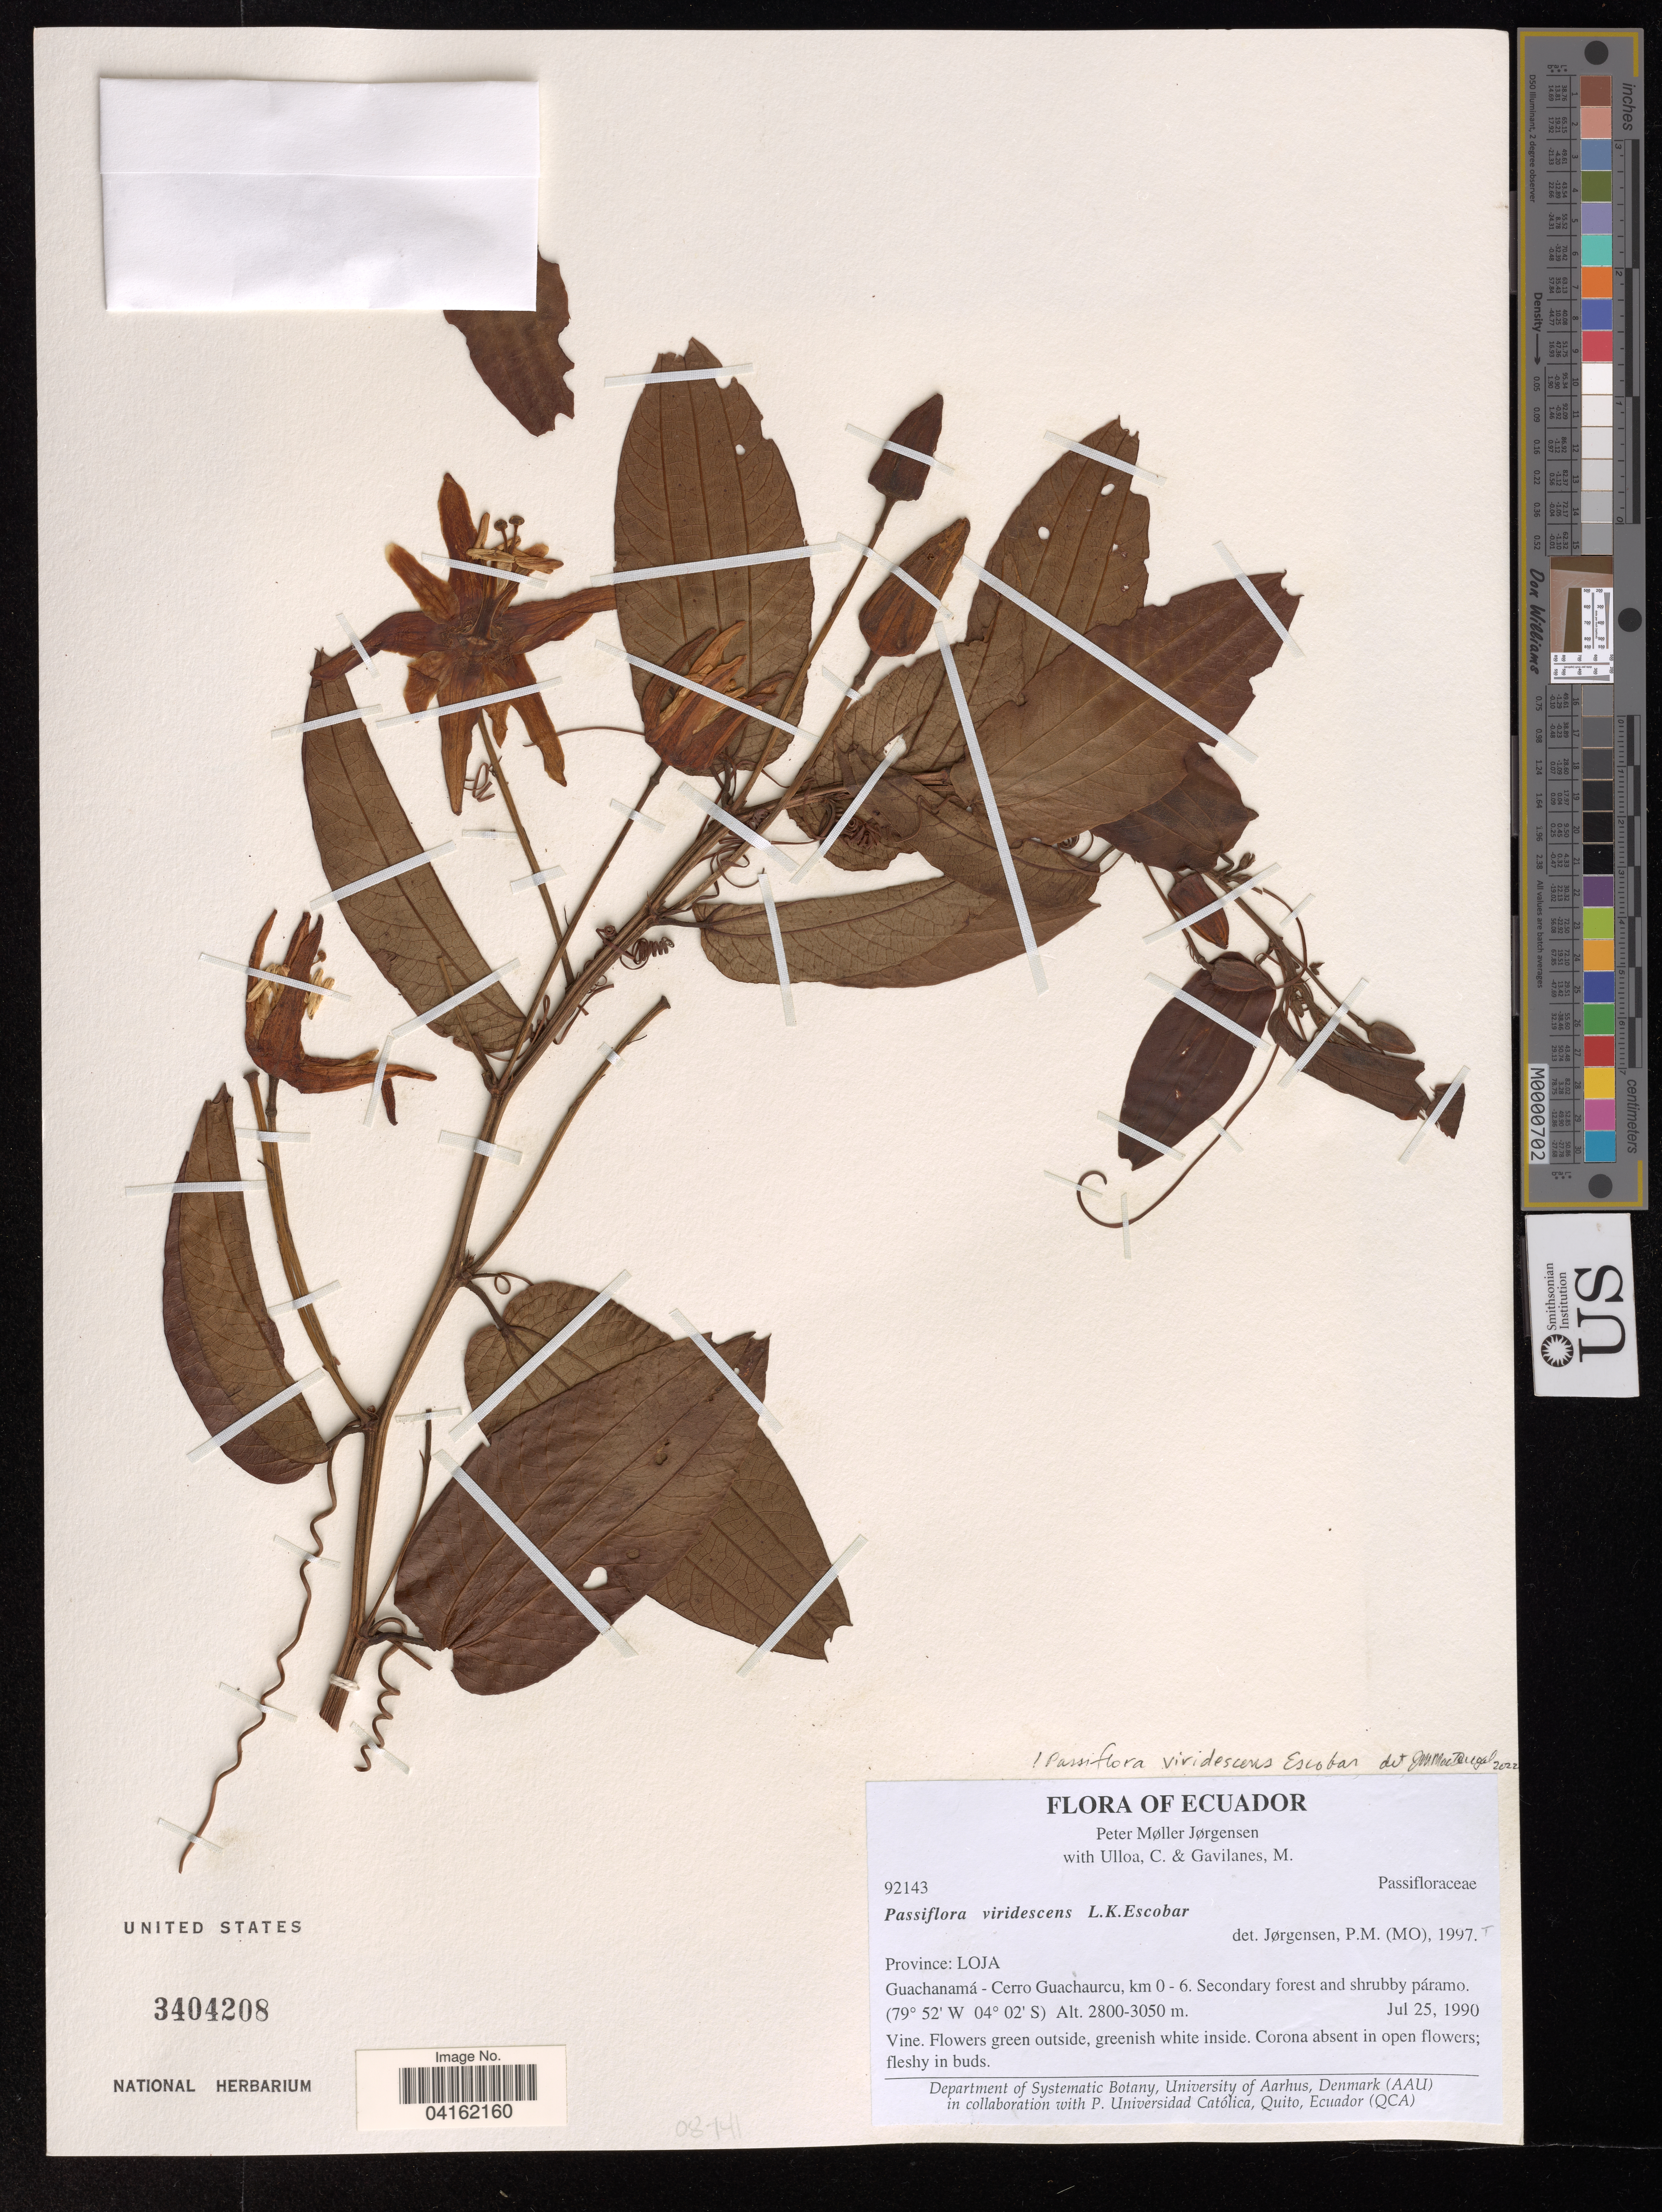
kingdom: Plantae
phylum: Tracheophyta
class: Magnoliopsida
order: Malpighiales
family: Passifloraceae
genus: Passiflora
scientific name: Passiflora viridescens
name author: L.K. Escobar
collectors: P. M. Jørgensen, C. Ulloa & M. Gavilanes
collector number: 92143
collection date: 1990-07-25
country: Ecuador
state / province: Loja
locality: Guachanamá - Cerro Guachaurcu, km 0 - 6.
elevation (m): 2800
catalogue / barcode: US 3404208